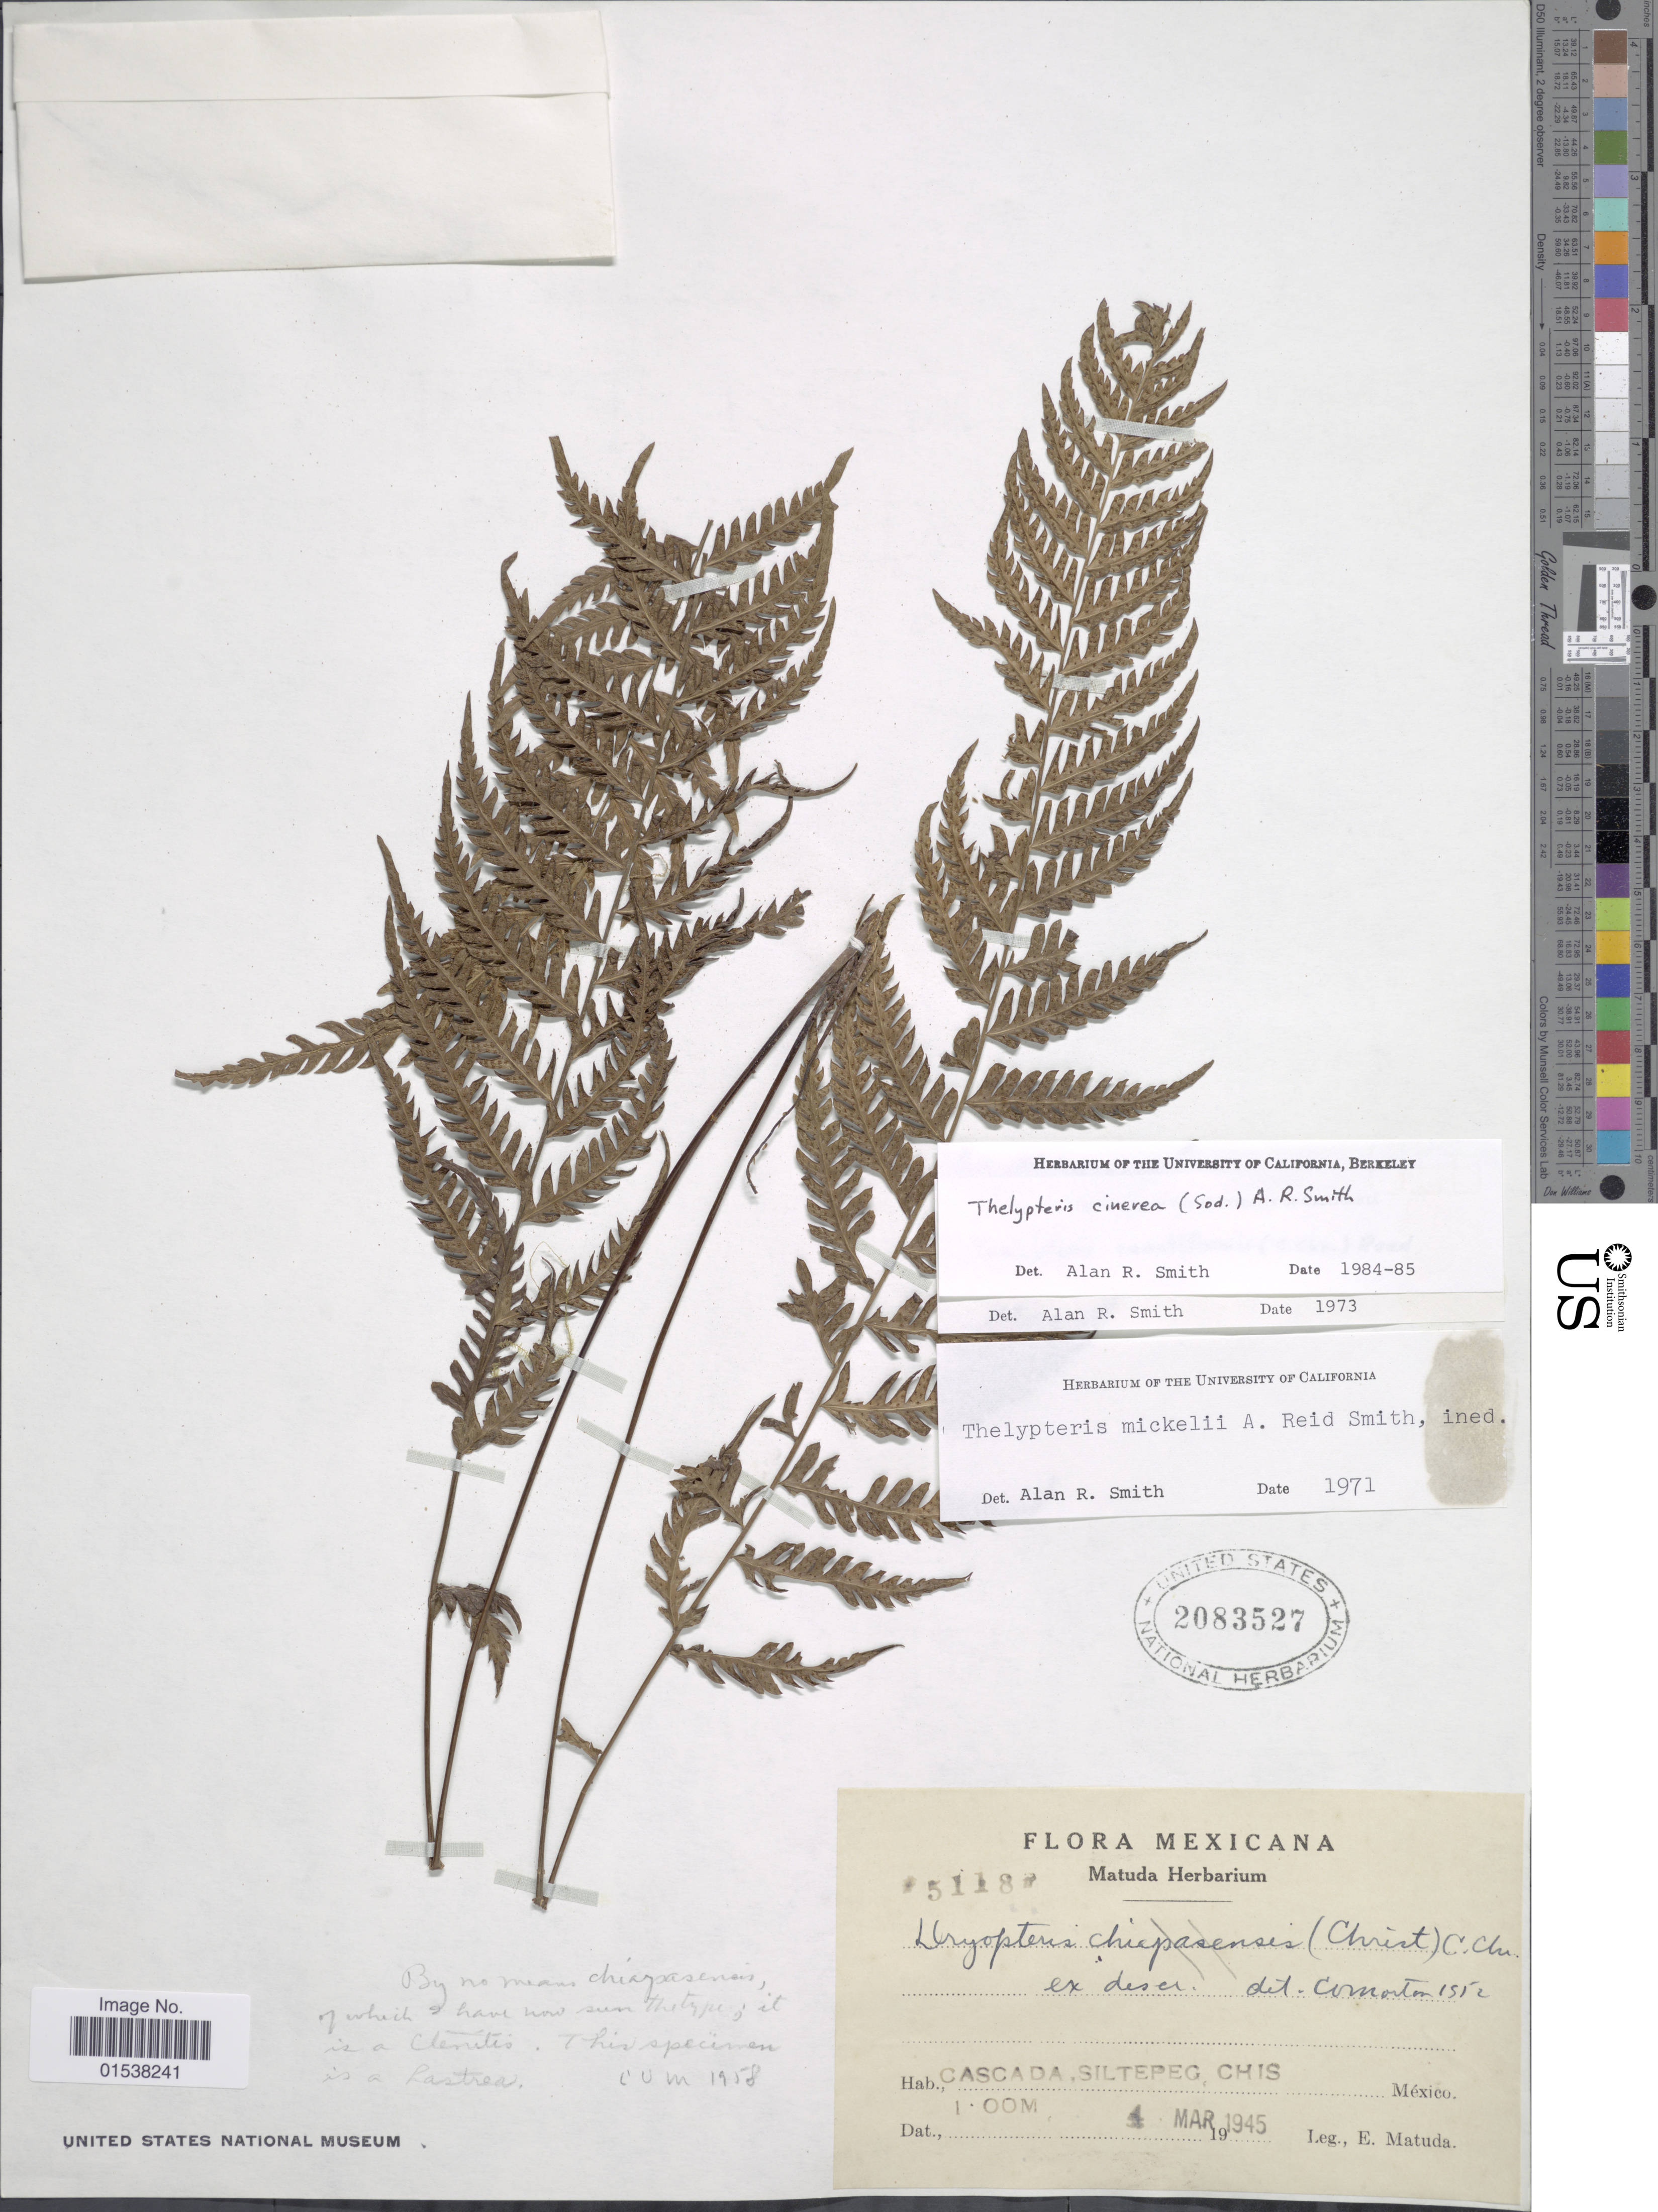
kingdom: Plantae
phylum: Tracheophyta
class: Polypodiopsida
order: Polypodiales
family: Thelypteridaceae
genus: Amauropelta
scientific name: Amauropelta cinerea (Sodiro) comb. nov., ined. 2015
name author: (Sodiro)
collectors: E. Matuda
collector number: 5118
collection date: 1945-03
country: Mexico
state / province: Chiapas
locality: Cascada, Siltepec, Chis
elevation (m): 100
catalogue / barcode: US 2083527